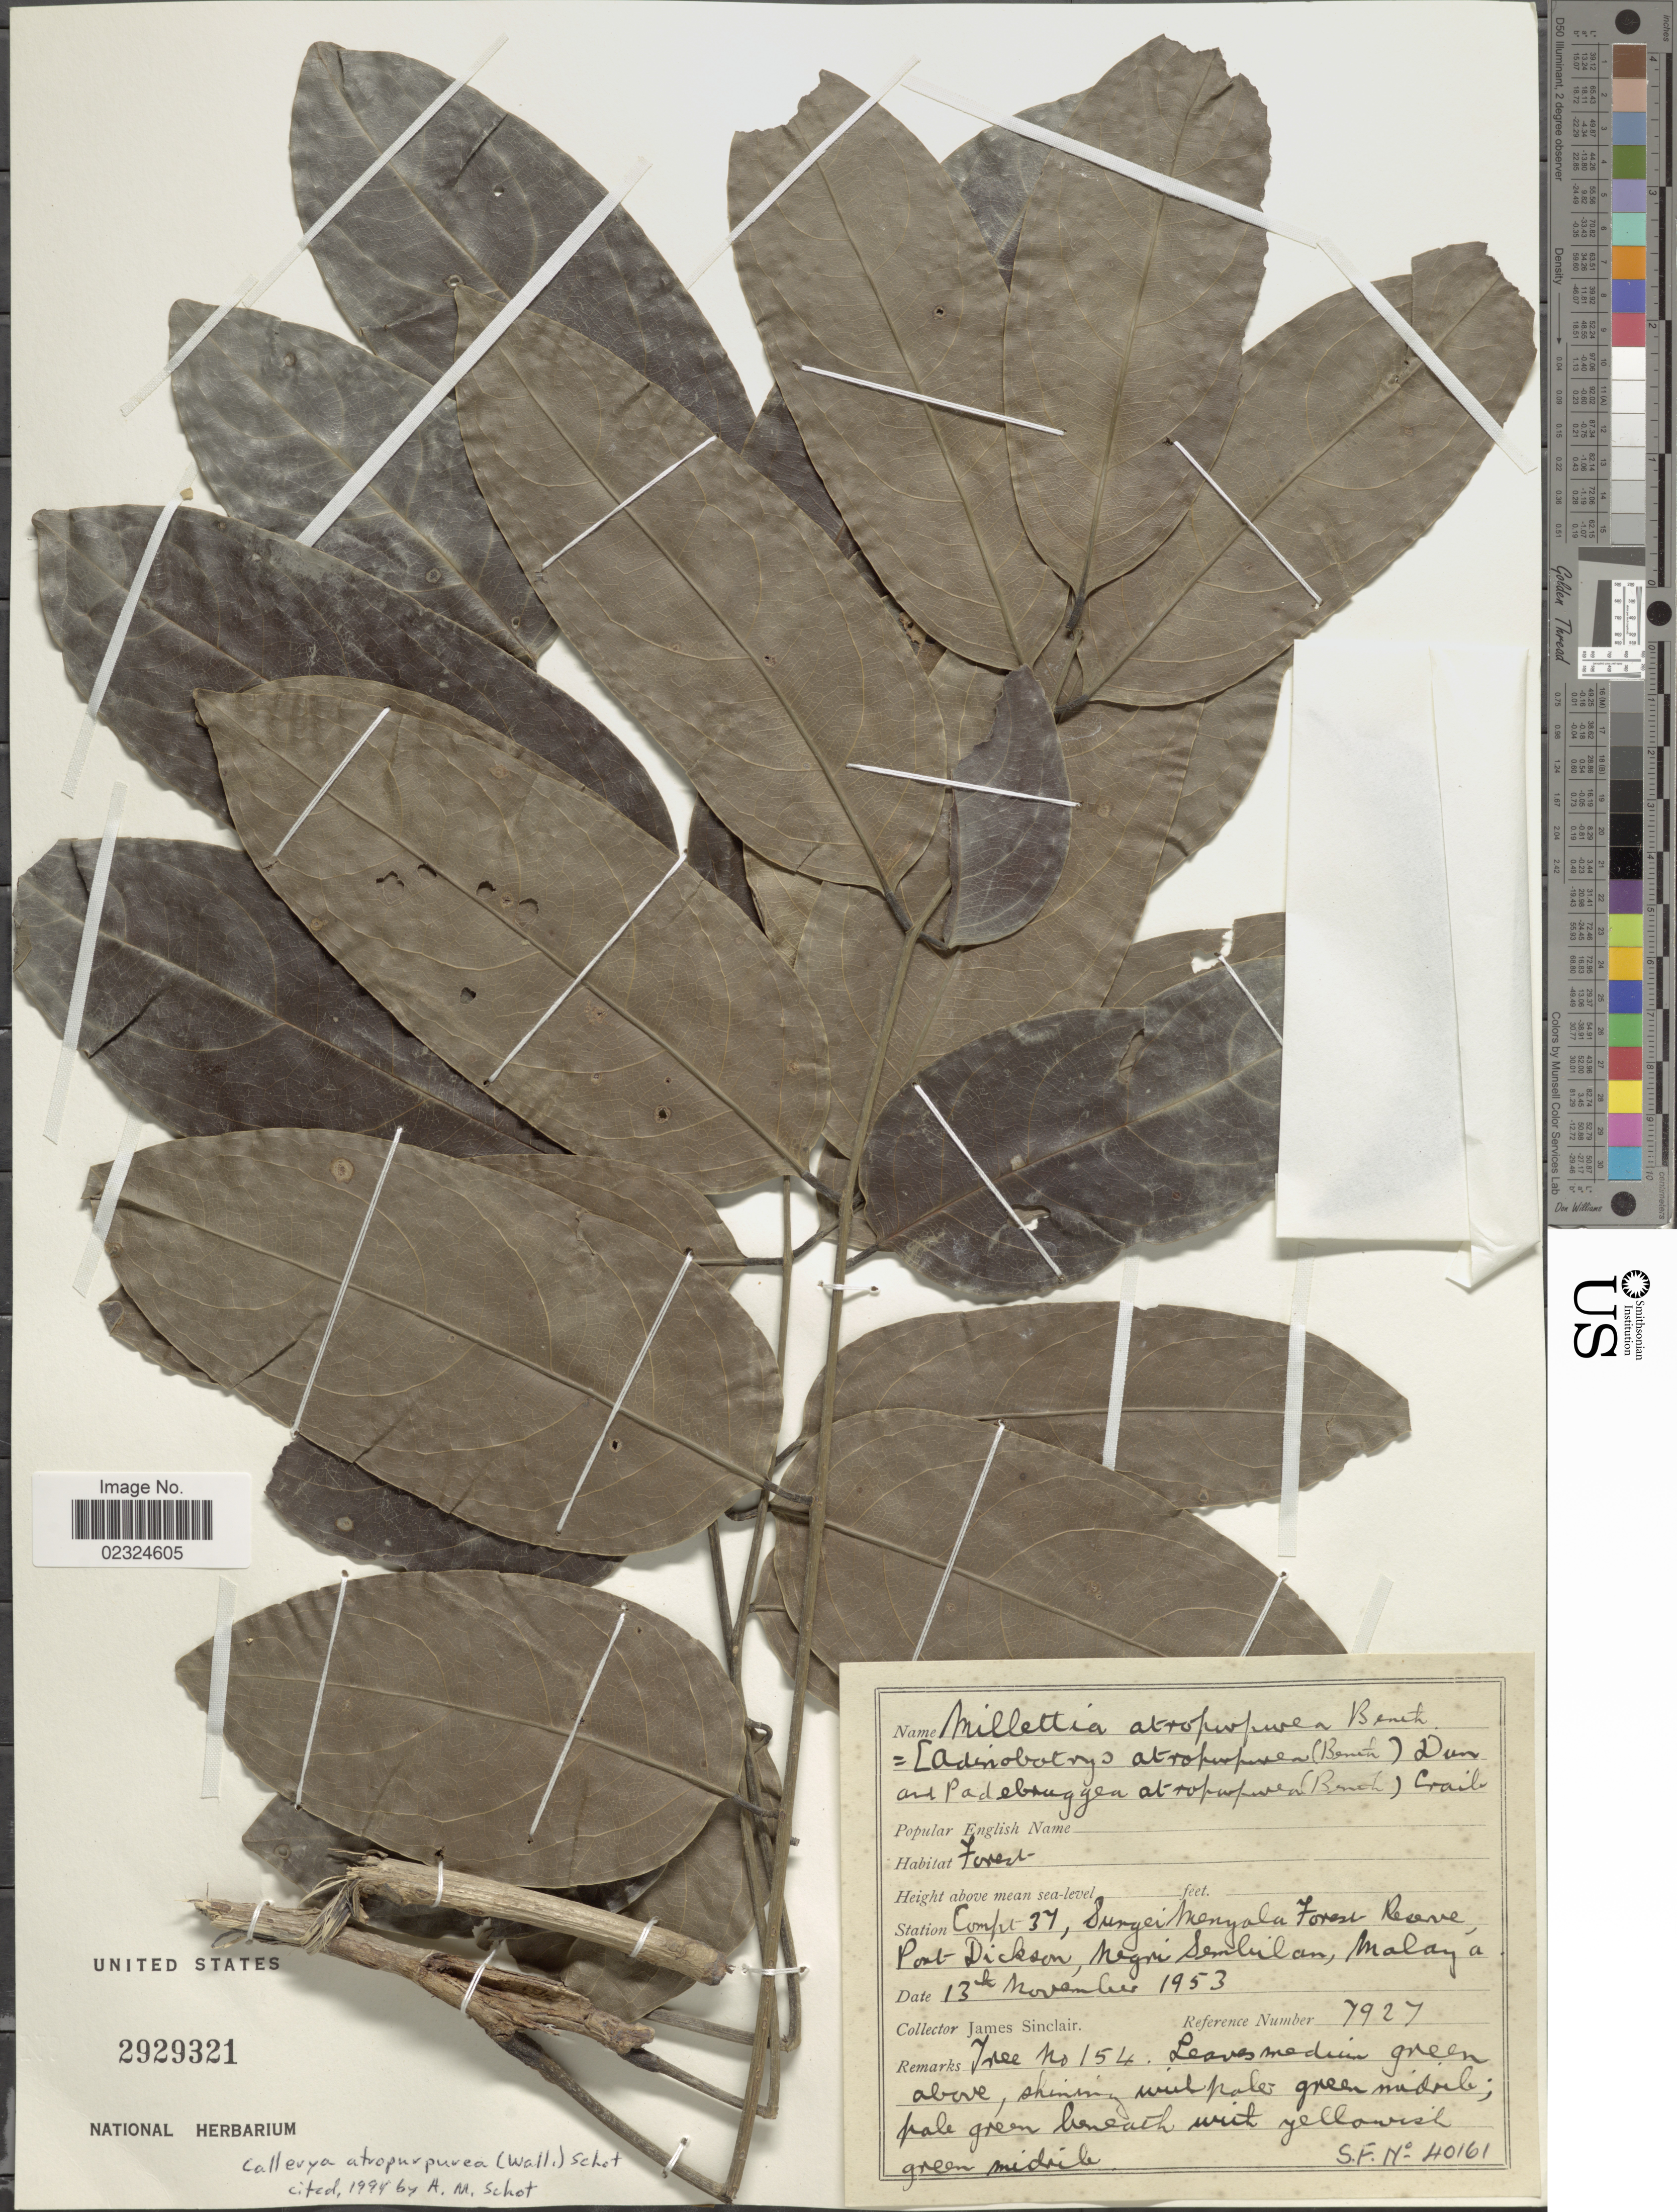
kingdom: Plantae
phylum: Tracheophyta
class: Magnoliopsida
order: Fabales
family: Fabaceae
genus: Adinobotrys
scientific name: Adinobotrys atropurpureus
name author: (Wall.) Dunn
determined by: Strong, Mark T., (BOT), Smithsonian Institution - National Museum of Natural History (UNITED STATES)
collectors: J. Sinclair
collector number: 7927/SFN40161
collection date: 1953-11-13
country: Malaysia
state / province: Negeri Sembilan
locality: Compt 37, Surgei Mengala Forest Reserve, Port Dickson, Negri Sembulan, Malaya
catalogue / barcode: US 2929321